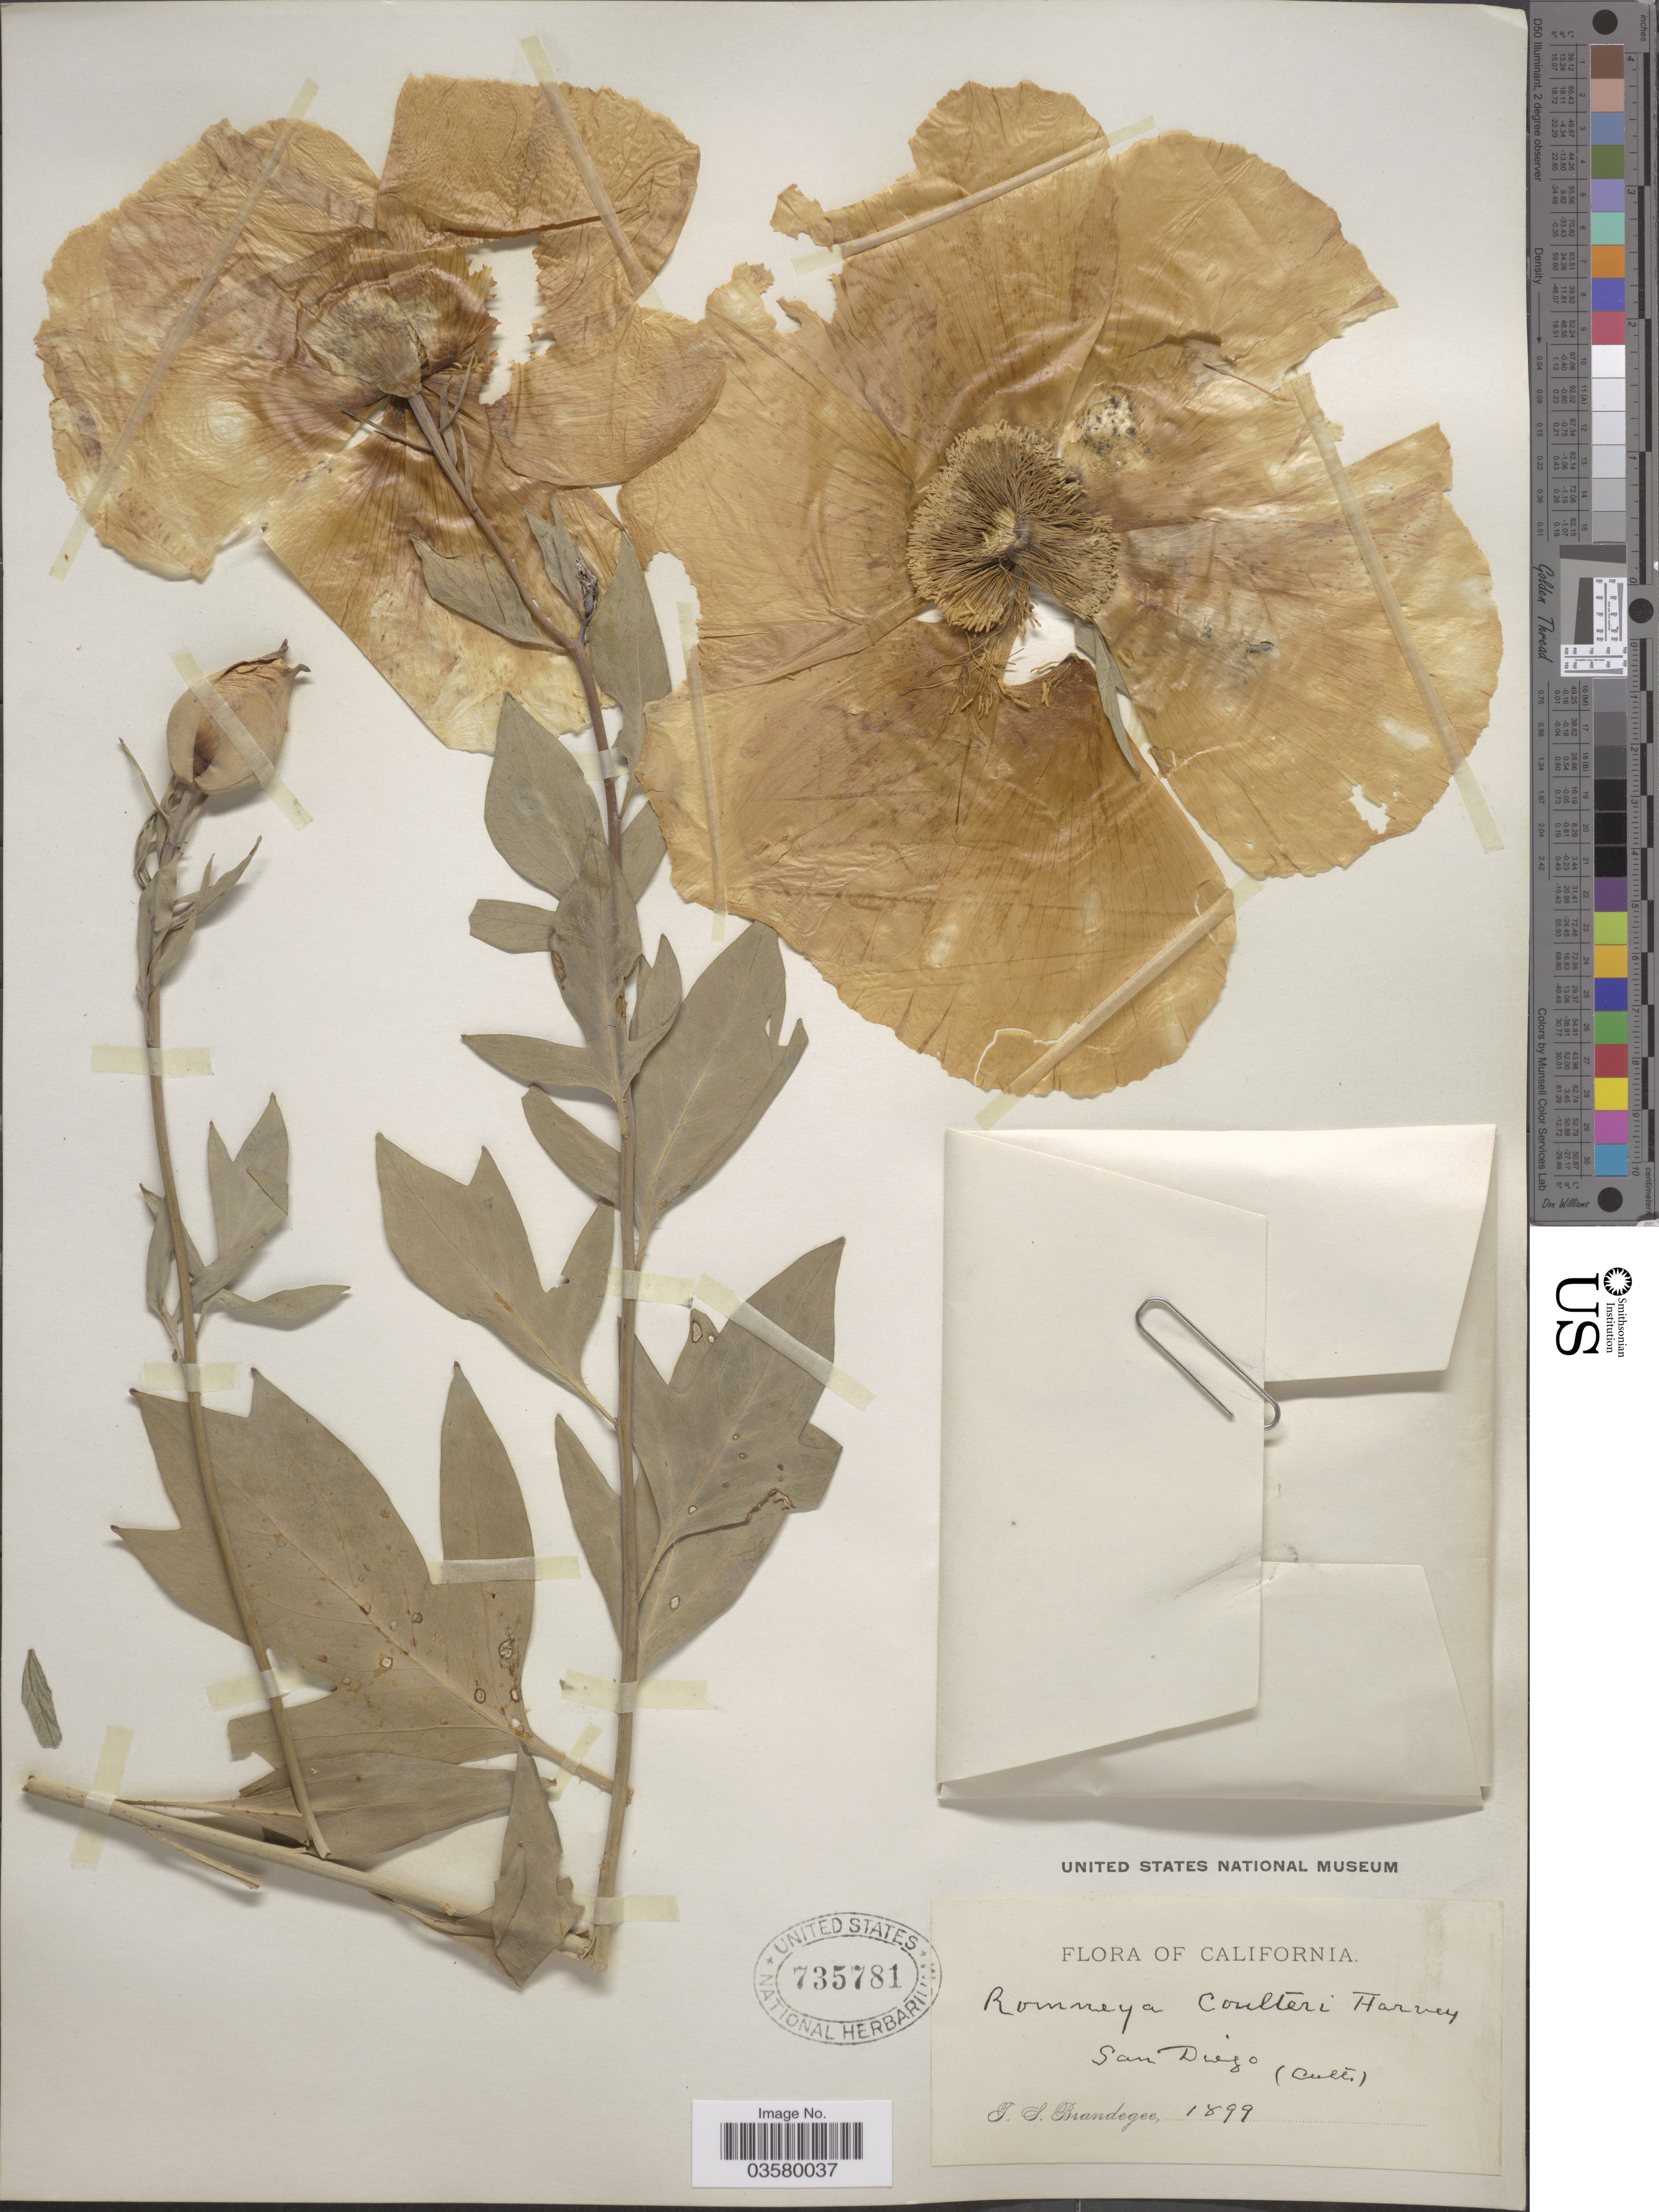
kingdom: Plantae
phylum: Tracheophyta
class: Magnoliopsida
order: Ranunculales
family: Papaveraceae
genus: Romneya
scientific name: Romneya coulteri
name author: Harv.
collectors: T. S. Brandegee (herbarium)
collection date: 1899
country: United States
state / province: California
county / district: San Diego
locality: San Diego.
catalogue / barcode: US 735781